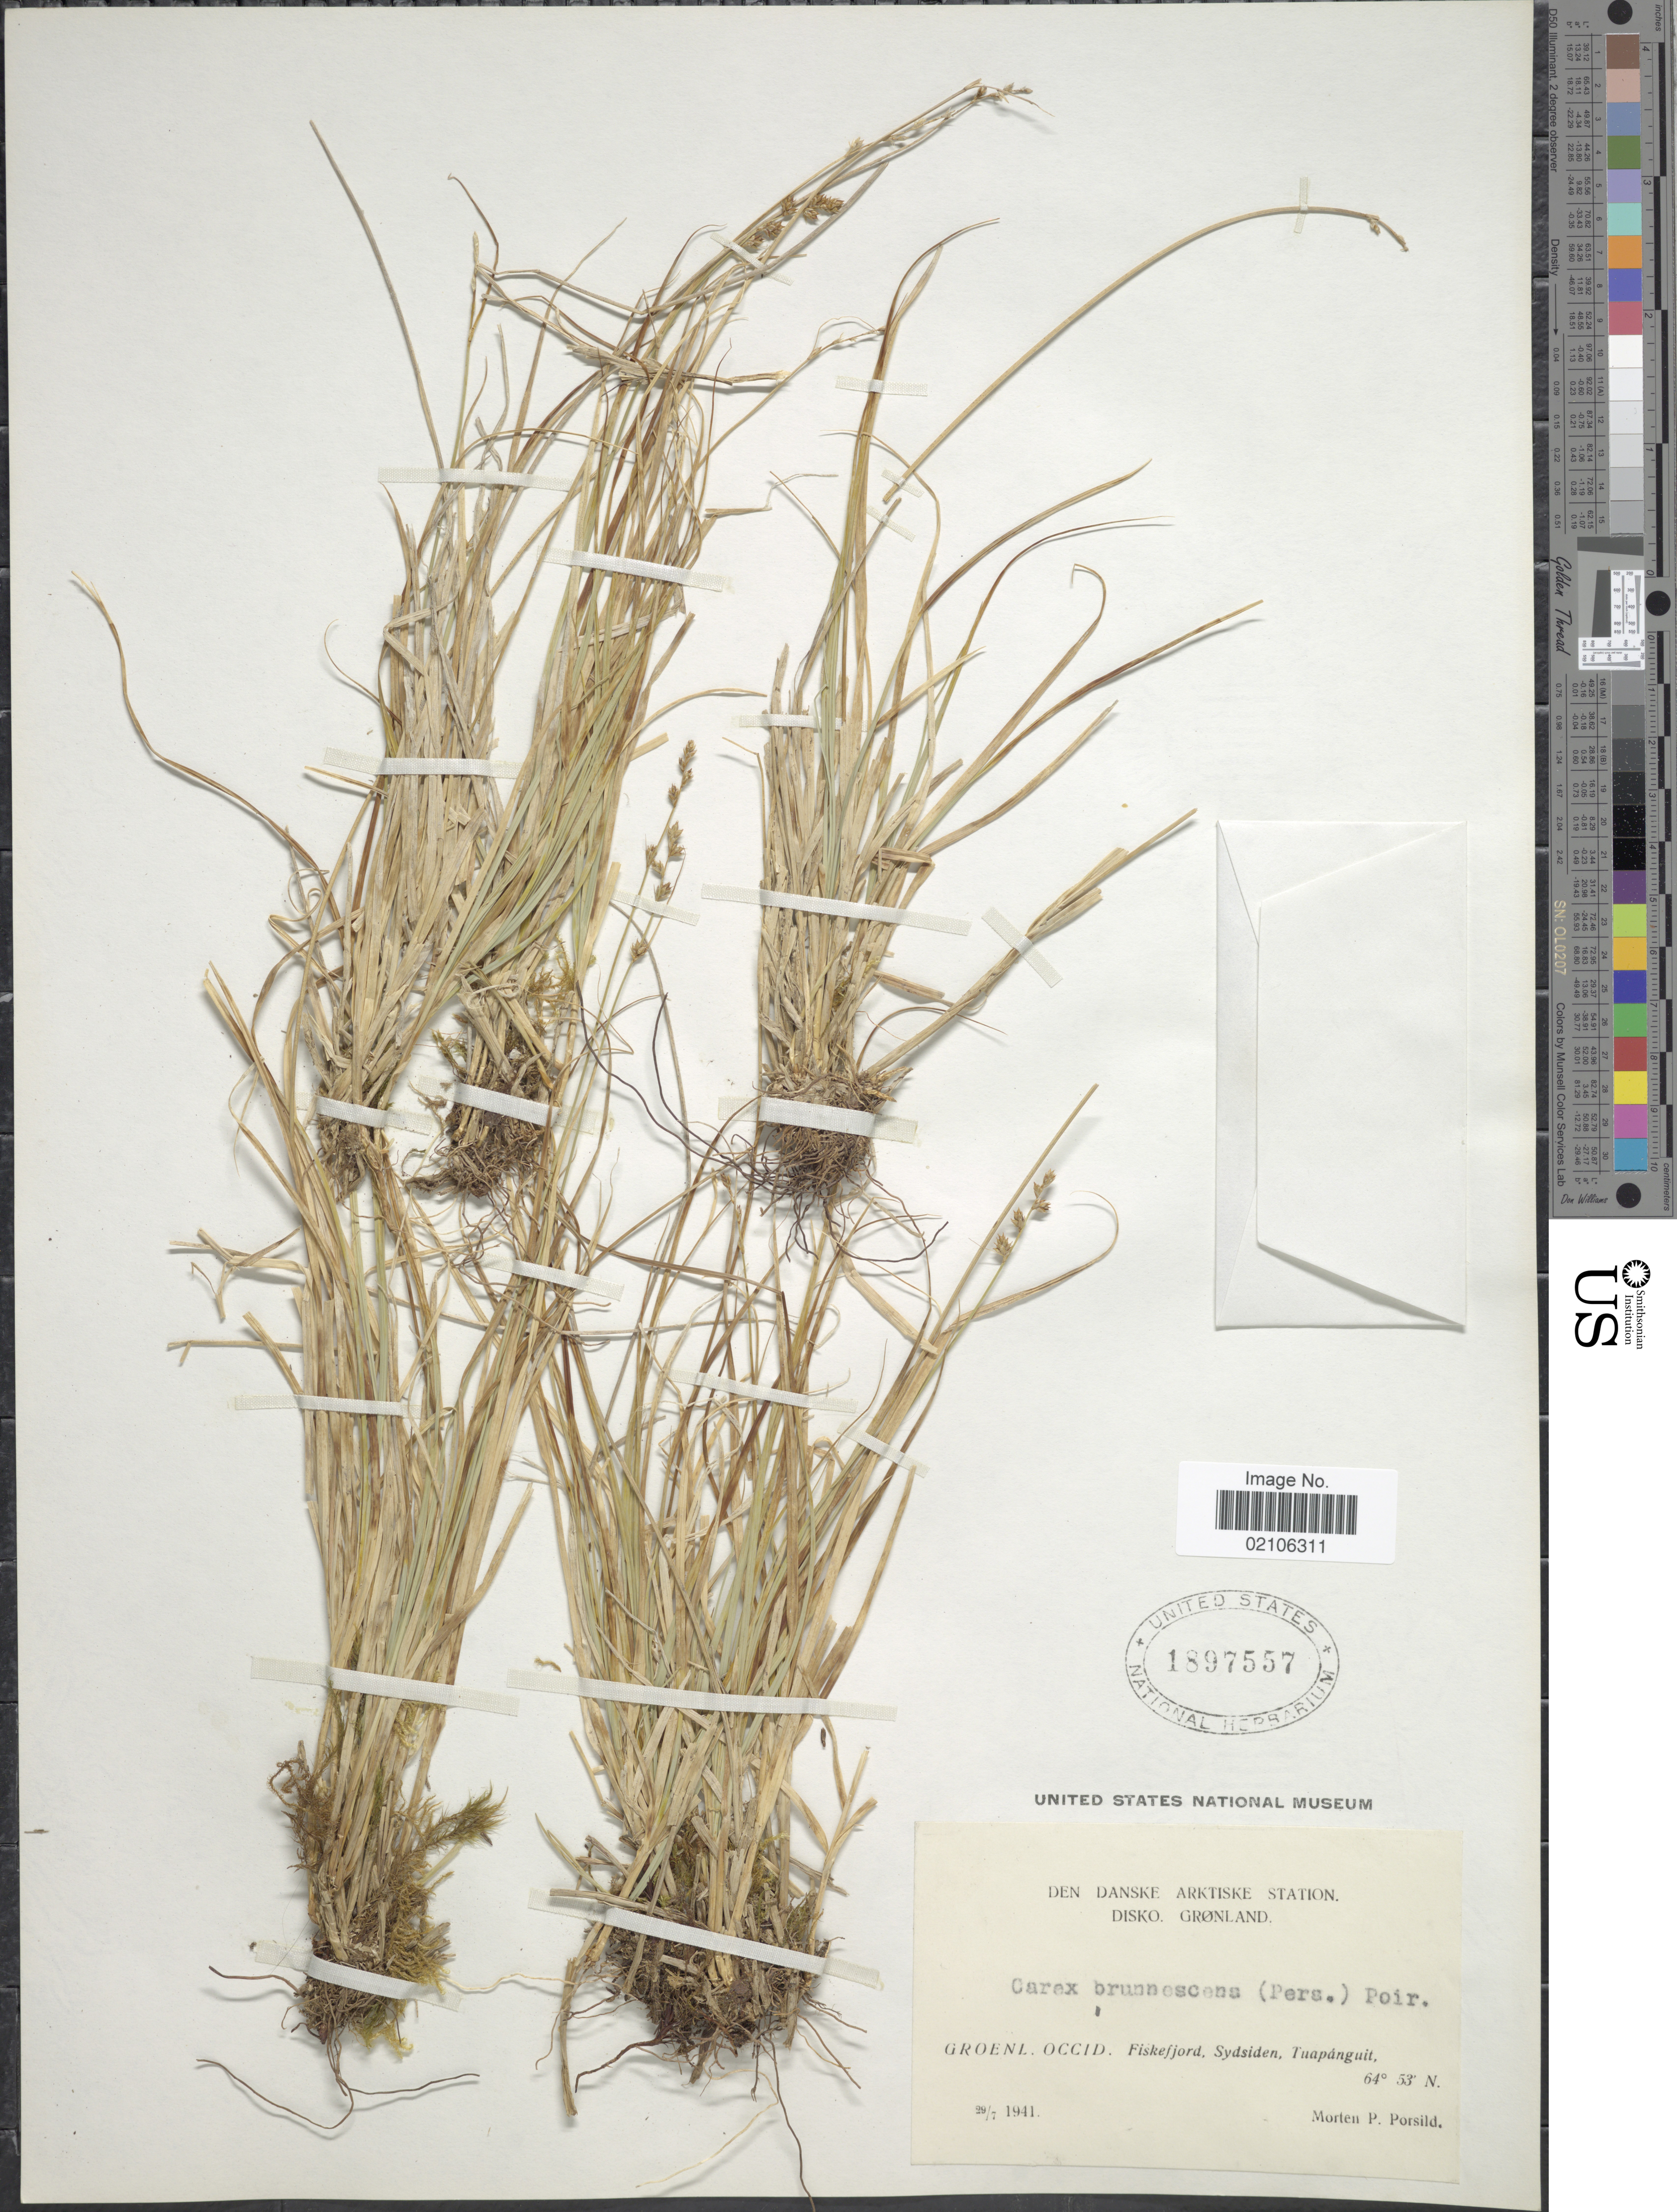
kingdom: Plantae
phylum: Tracheophyta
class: Liliopsida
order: Poales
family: Cyperaceae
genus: Carex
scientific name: Carex brunnescens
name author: (Pers.) Poir.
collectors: M. P. Porsild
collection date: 1941-07-29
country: Greenland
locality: Den Danske, Arktiske Station, Disko, Gronland, Groenl. Occid., Fiskefjord, Sydsiden, Tuapanguit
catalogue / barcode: US 1897557